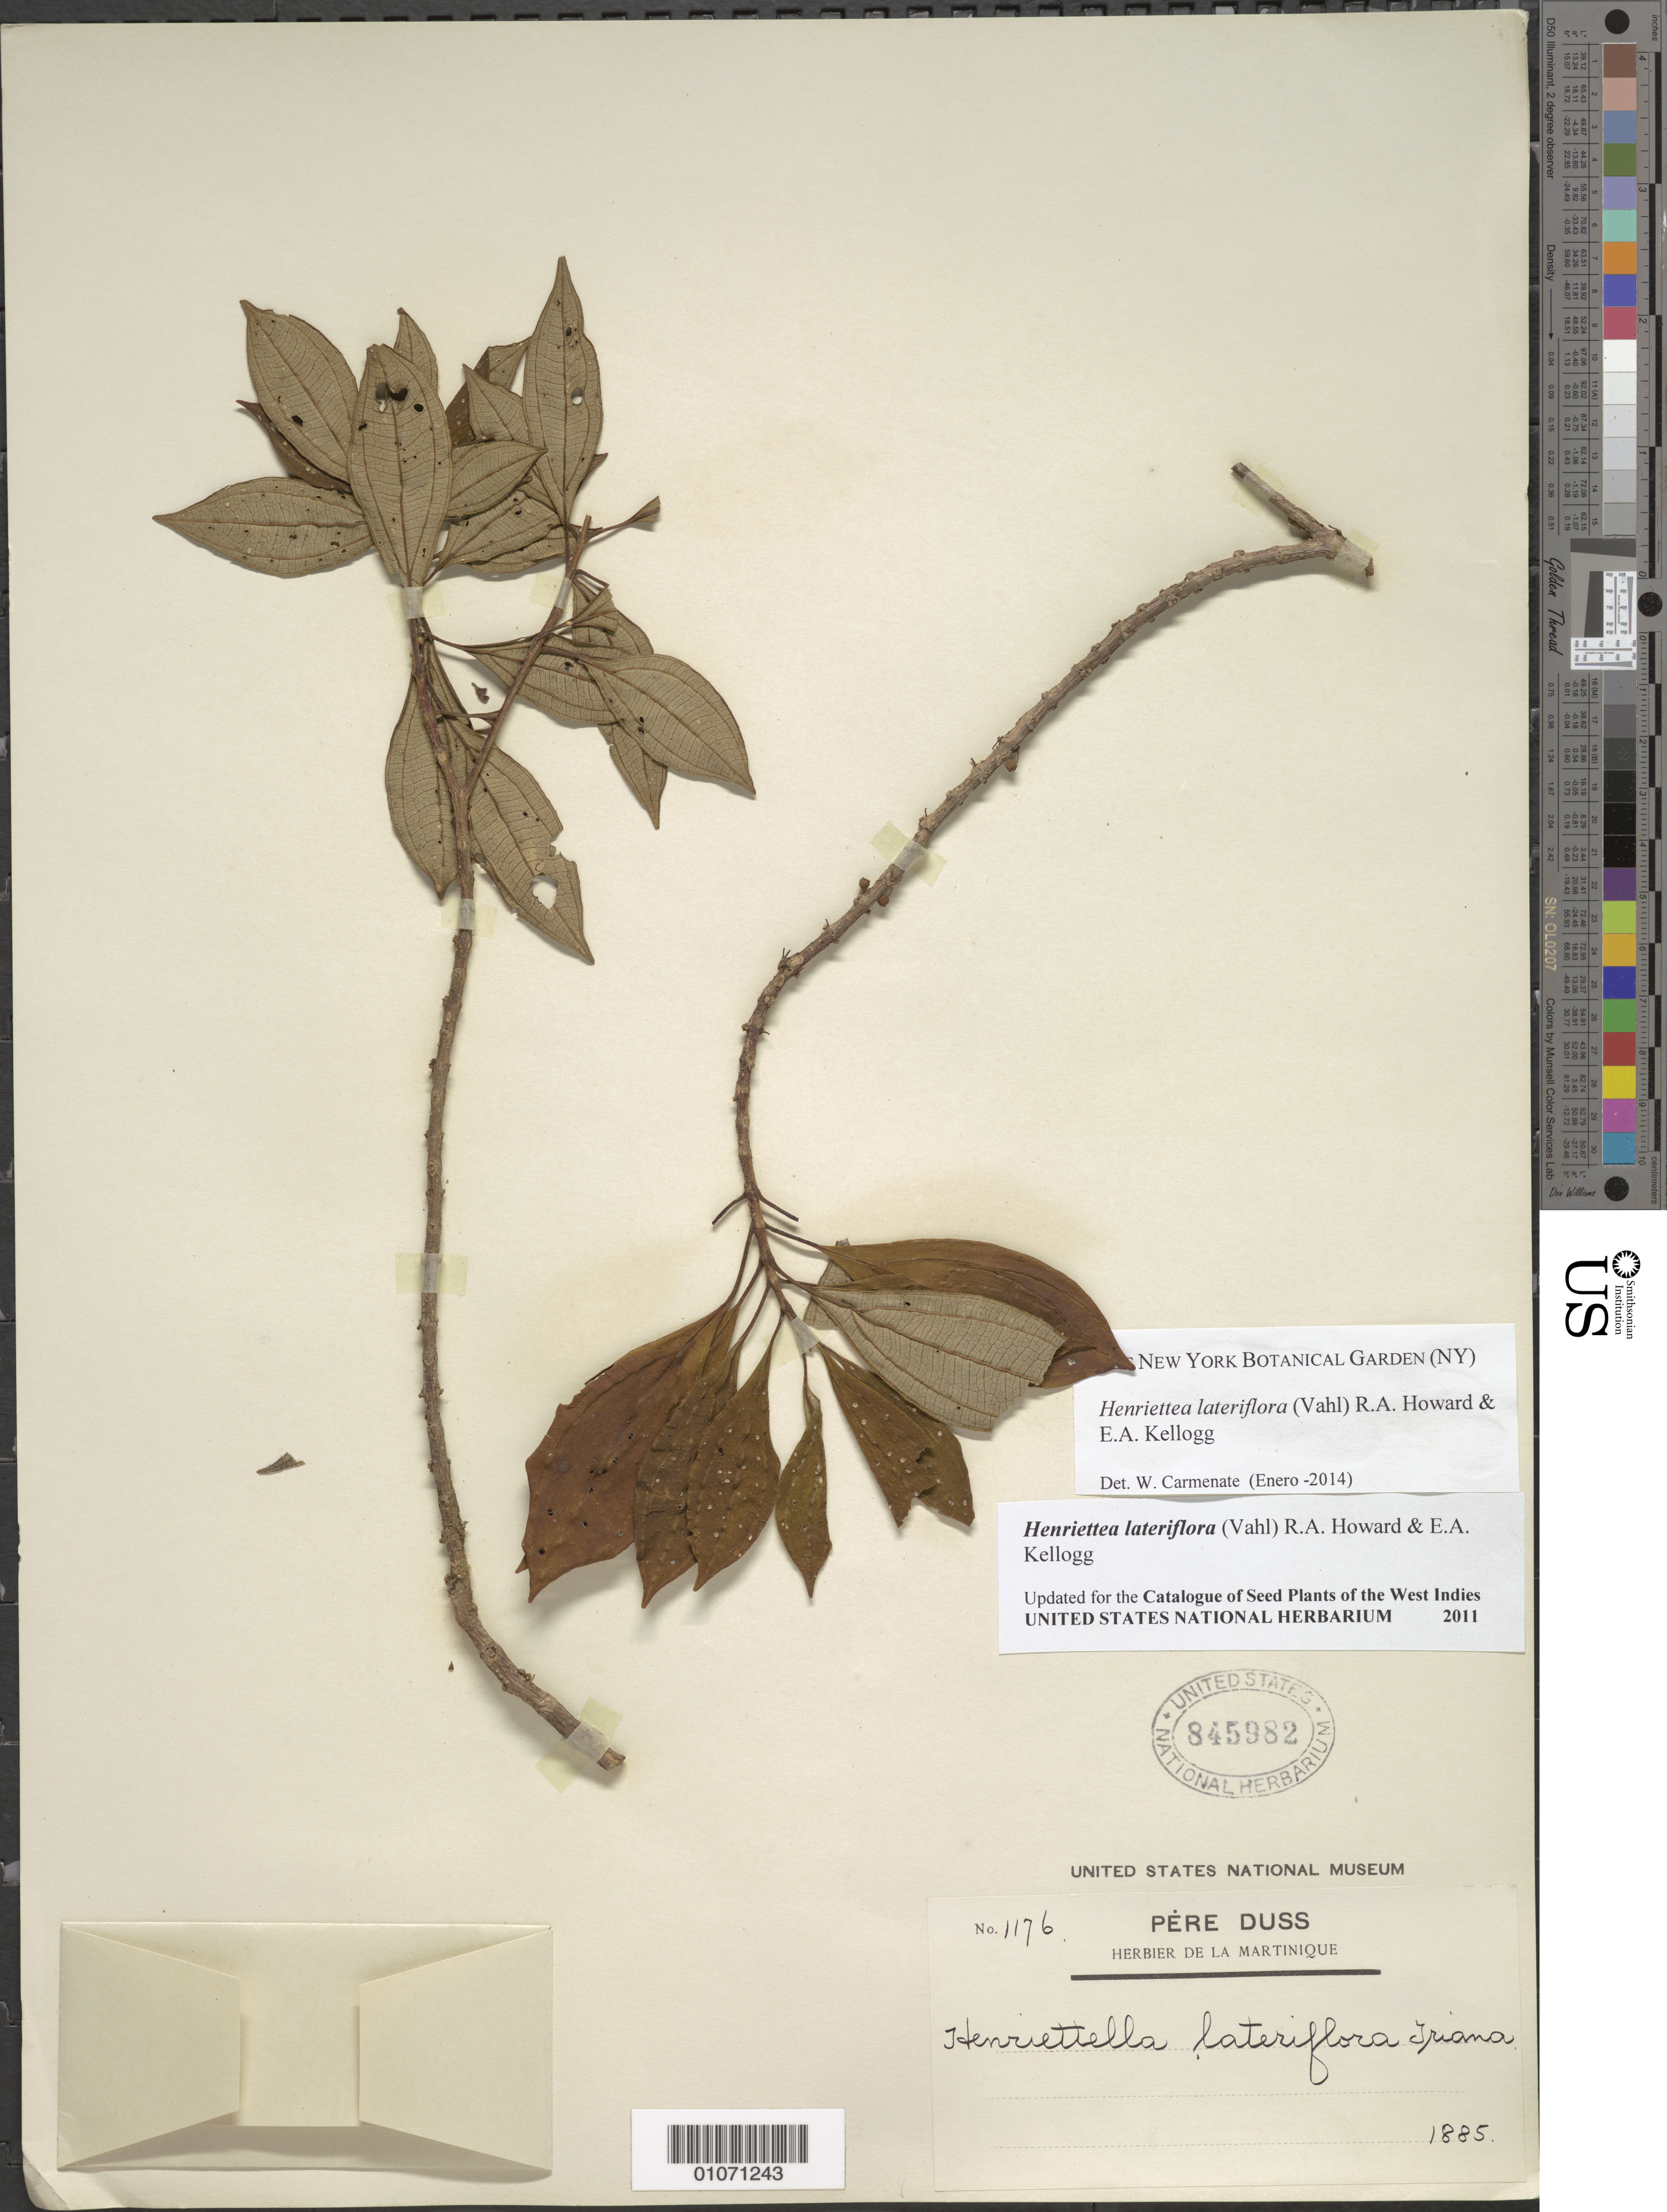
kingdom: Plantae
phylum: Tracheophyta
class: Magnoliopsida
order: Myrtales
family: Melastomataceae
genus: Henriettea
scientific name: Henriettea lateriflora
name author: (Vahl) R.A. Howard & E.A. Kellogg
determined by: Carmenate, W.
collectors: Père Duss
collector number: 1176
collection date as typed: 1885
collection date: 1885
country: Martinique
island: Martinique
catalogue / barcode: US 845982